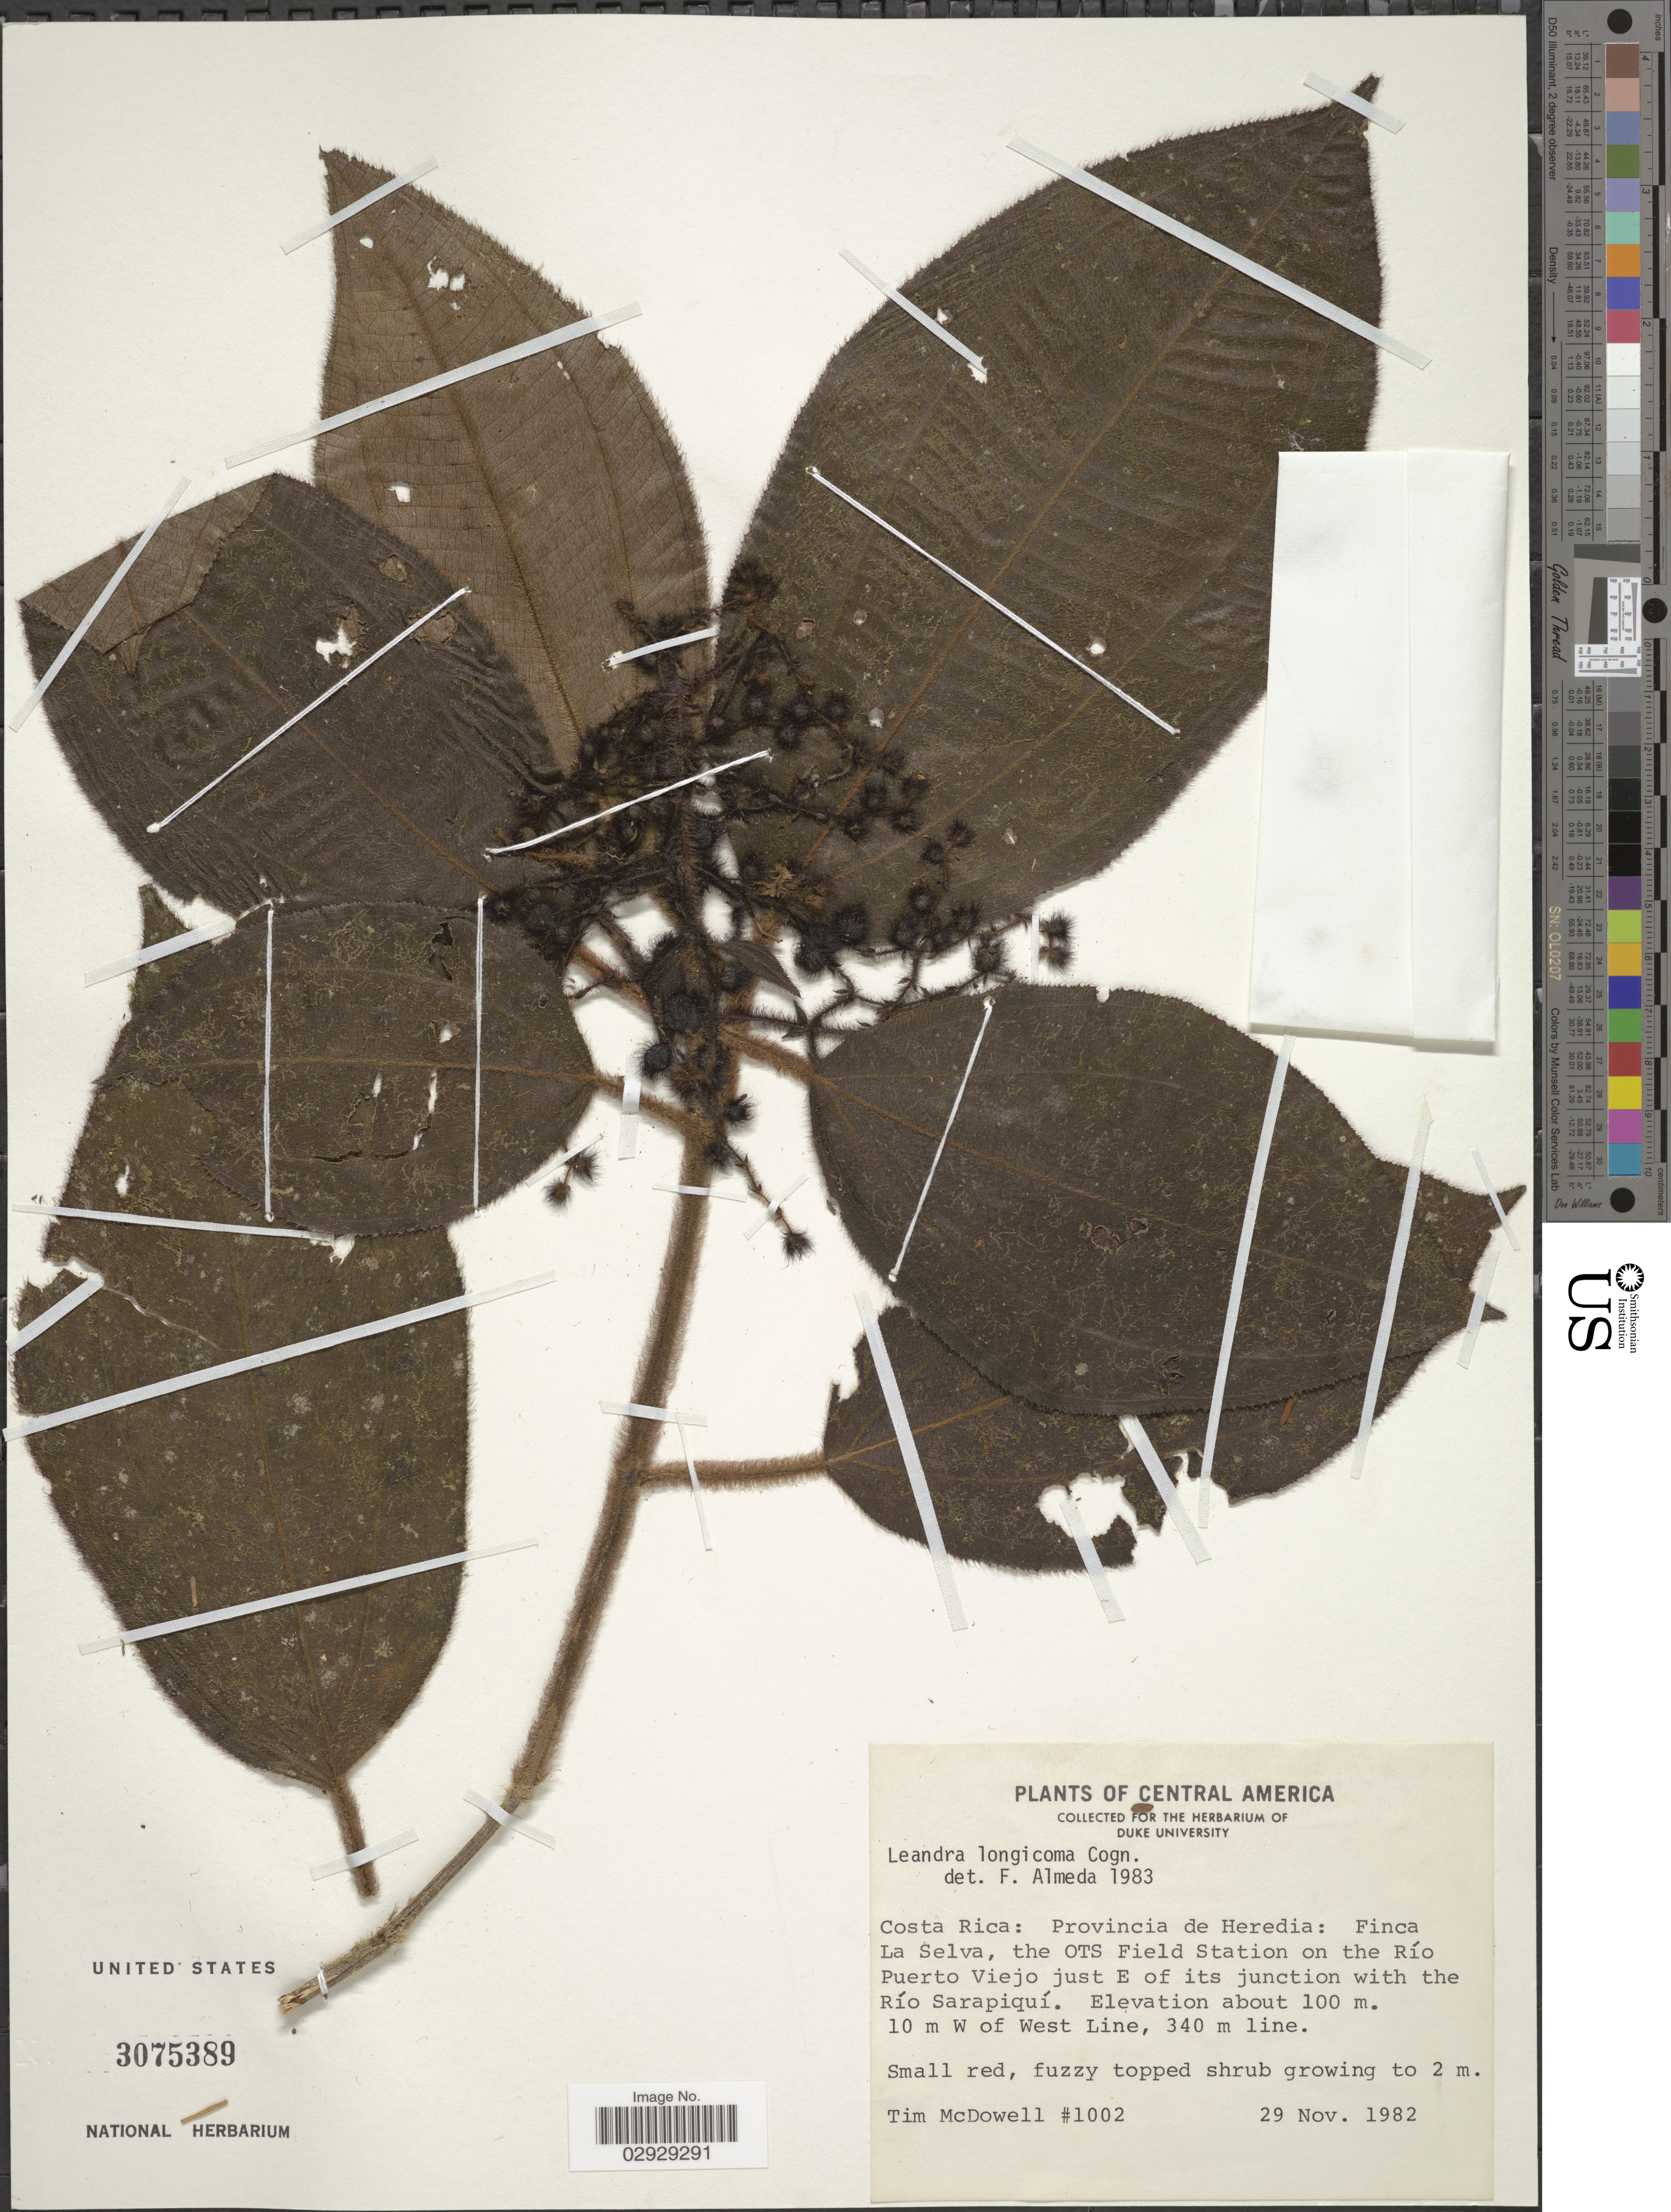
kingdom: Plantae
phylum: Tracheophyta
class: Magnoliopsida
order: Myrtales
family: Melastomataceae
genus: Leandra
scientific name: Leandra longicoma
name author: Cogn.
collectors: T. McDowell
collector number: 1002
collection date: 1982-11-29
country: Costa Rica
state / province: Heredia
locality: Finca La Selva, the OTS Field Station on the Río Puerto Viejo just E of its junction with the Río Sarapiquí. 10 m W of West Line, 340 m line.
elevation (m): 100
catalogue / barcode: US 3075389